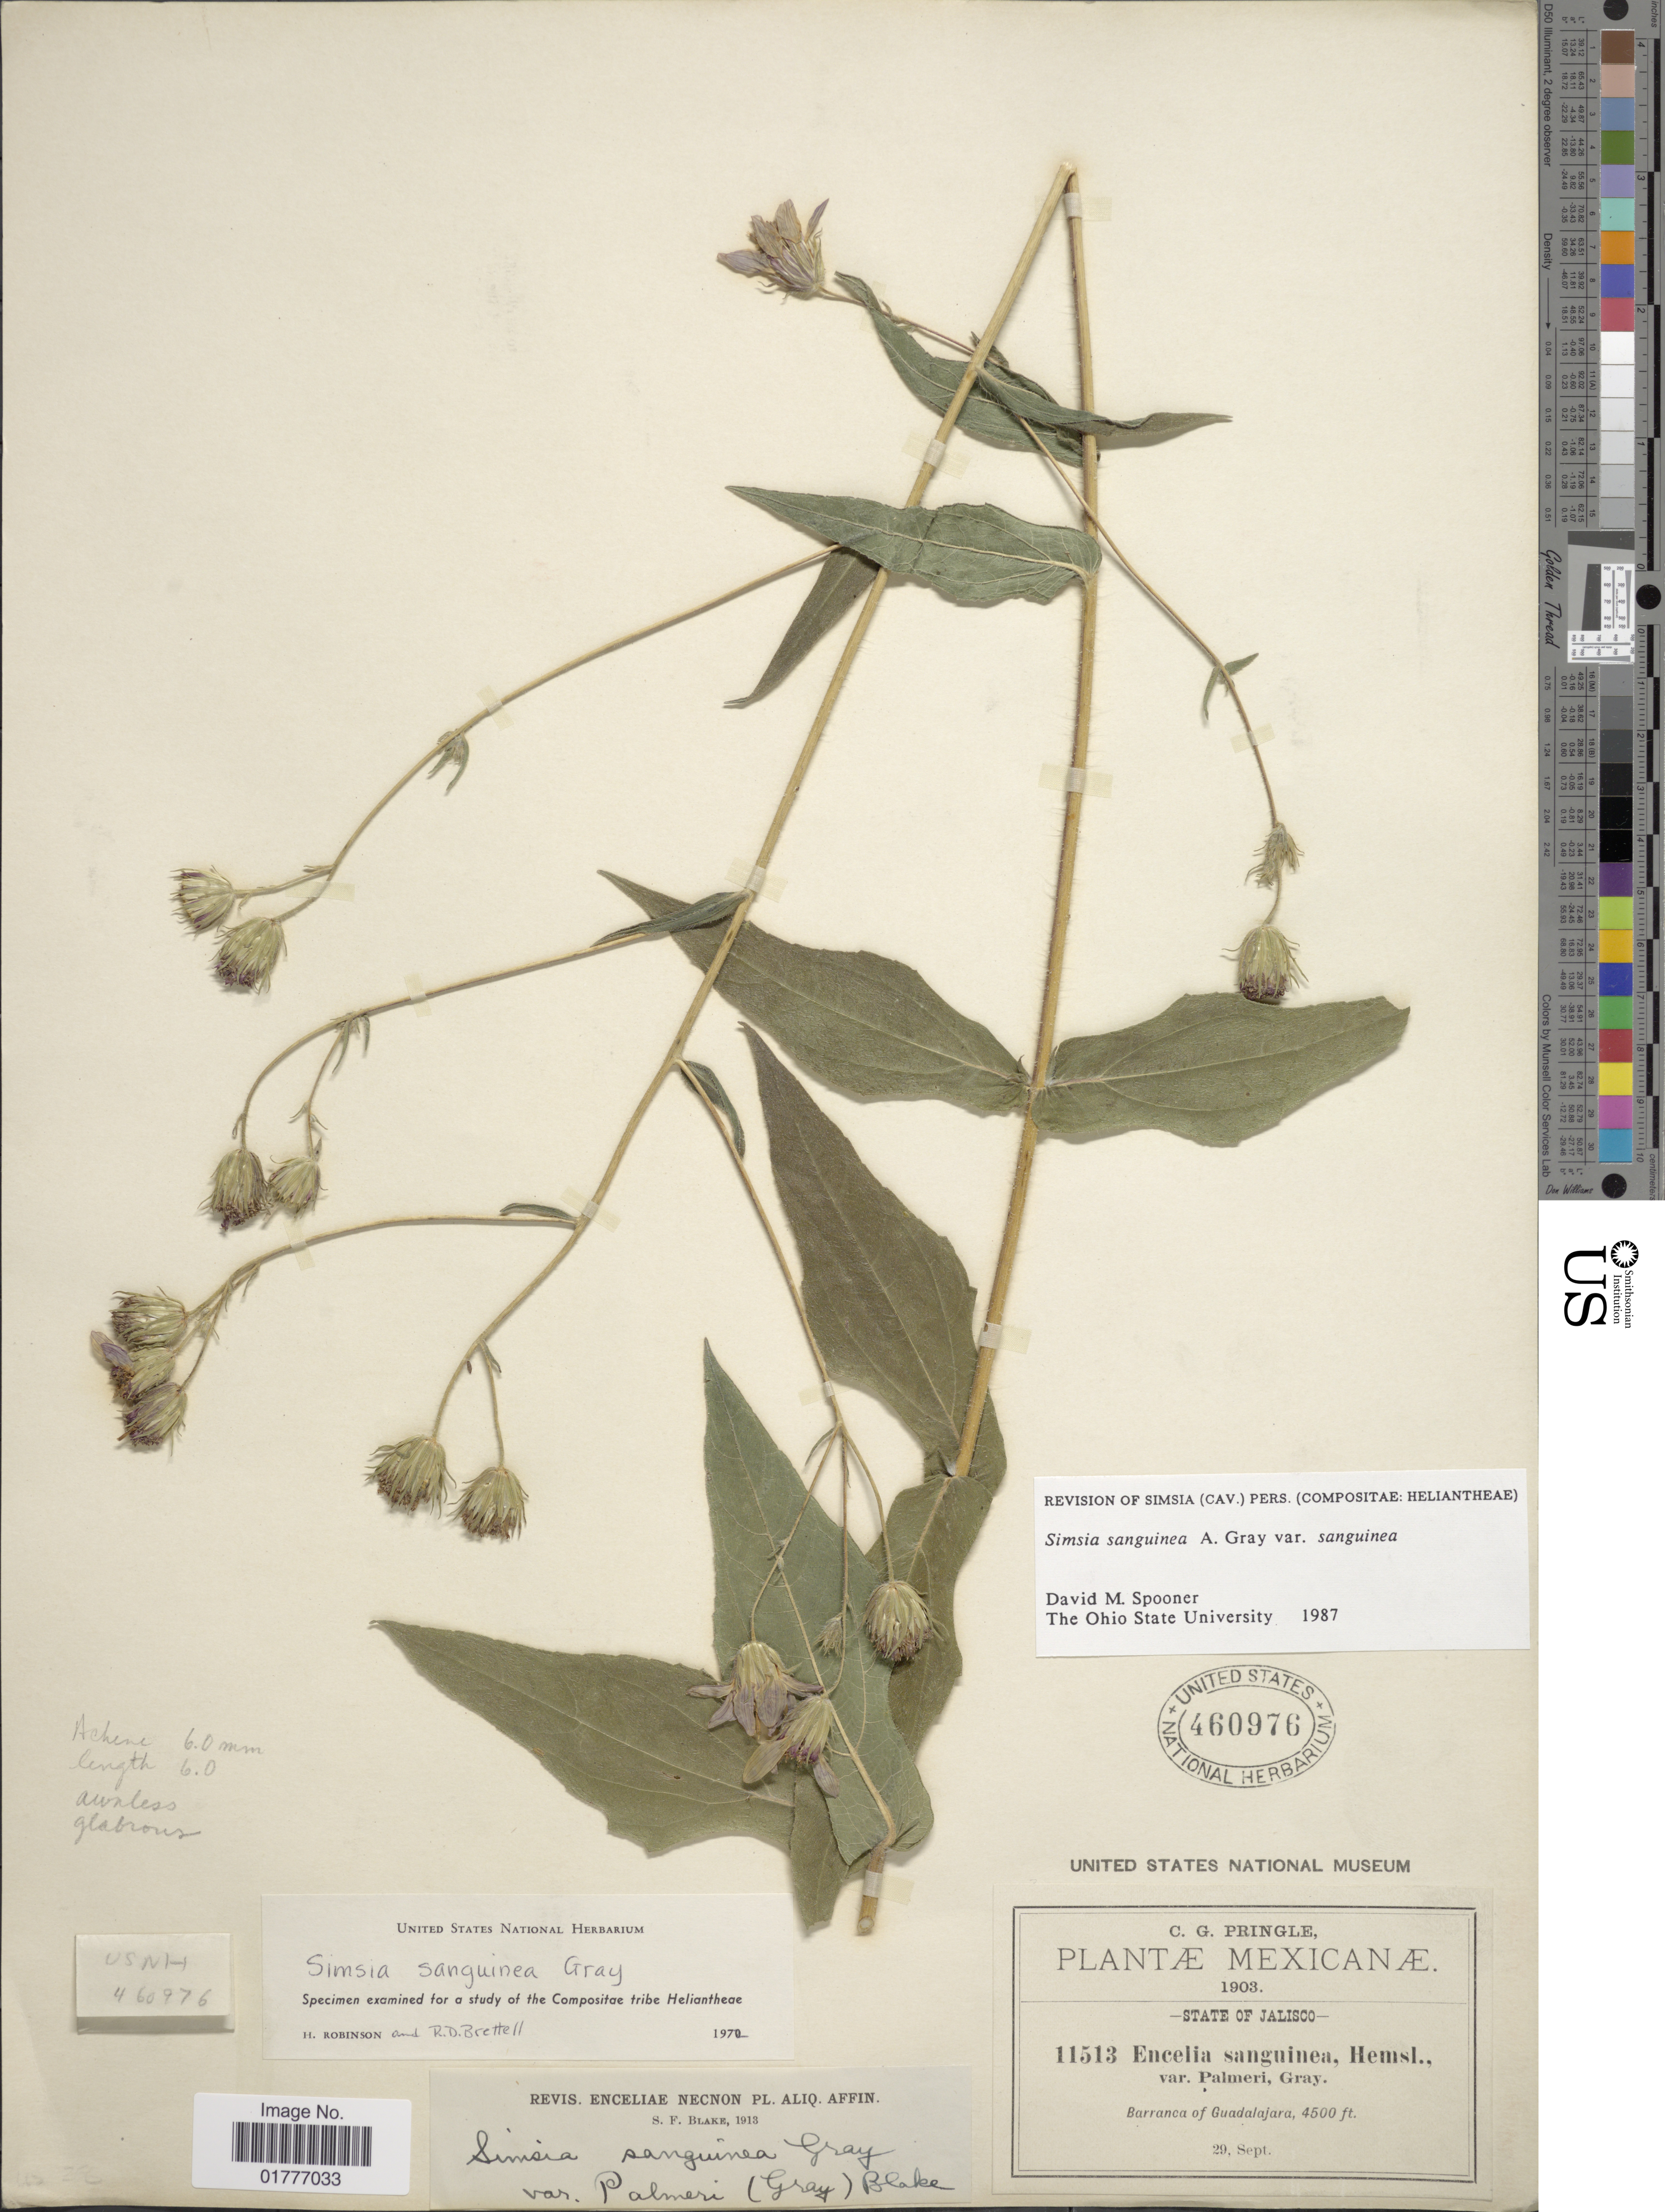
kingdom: Plantae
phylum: Tracheophyta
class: Magnoliopsida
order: Asterales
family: Asteraceae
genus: Simsia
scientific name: Simsia sanguinea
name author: A. Gray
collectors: C. G. Pringle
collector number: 11513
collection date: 1903-09-29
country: Mexico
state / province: Jalisco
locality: Barranca of Guadalajara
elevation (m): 1372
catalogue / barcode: US 460976